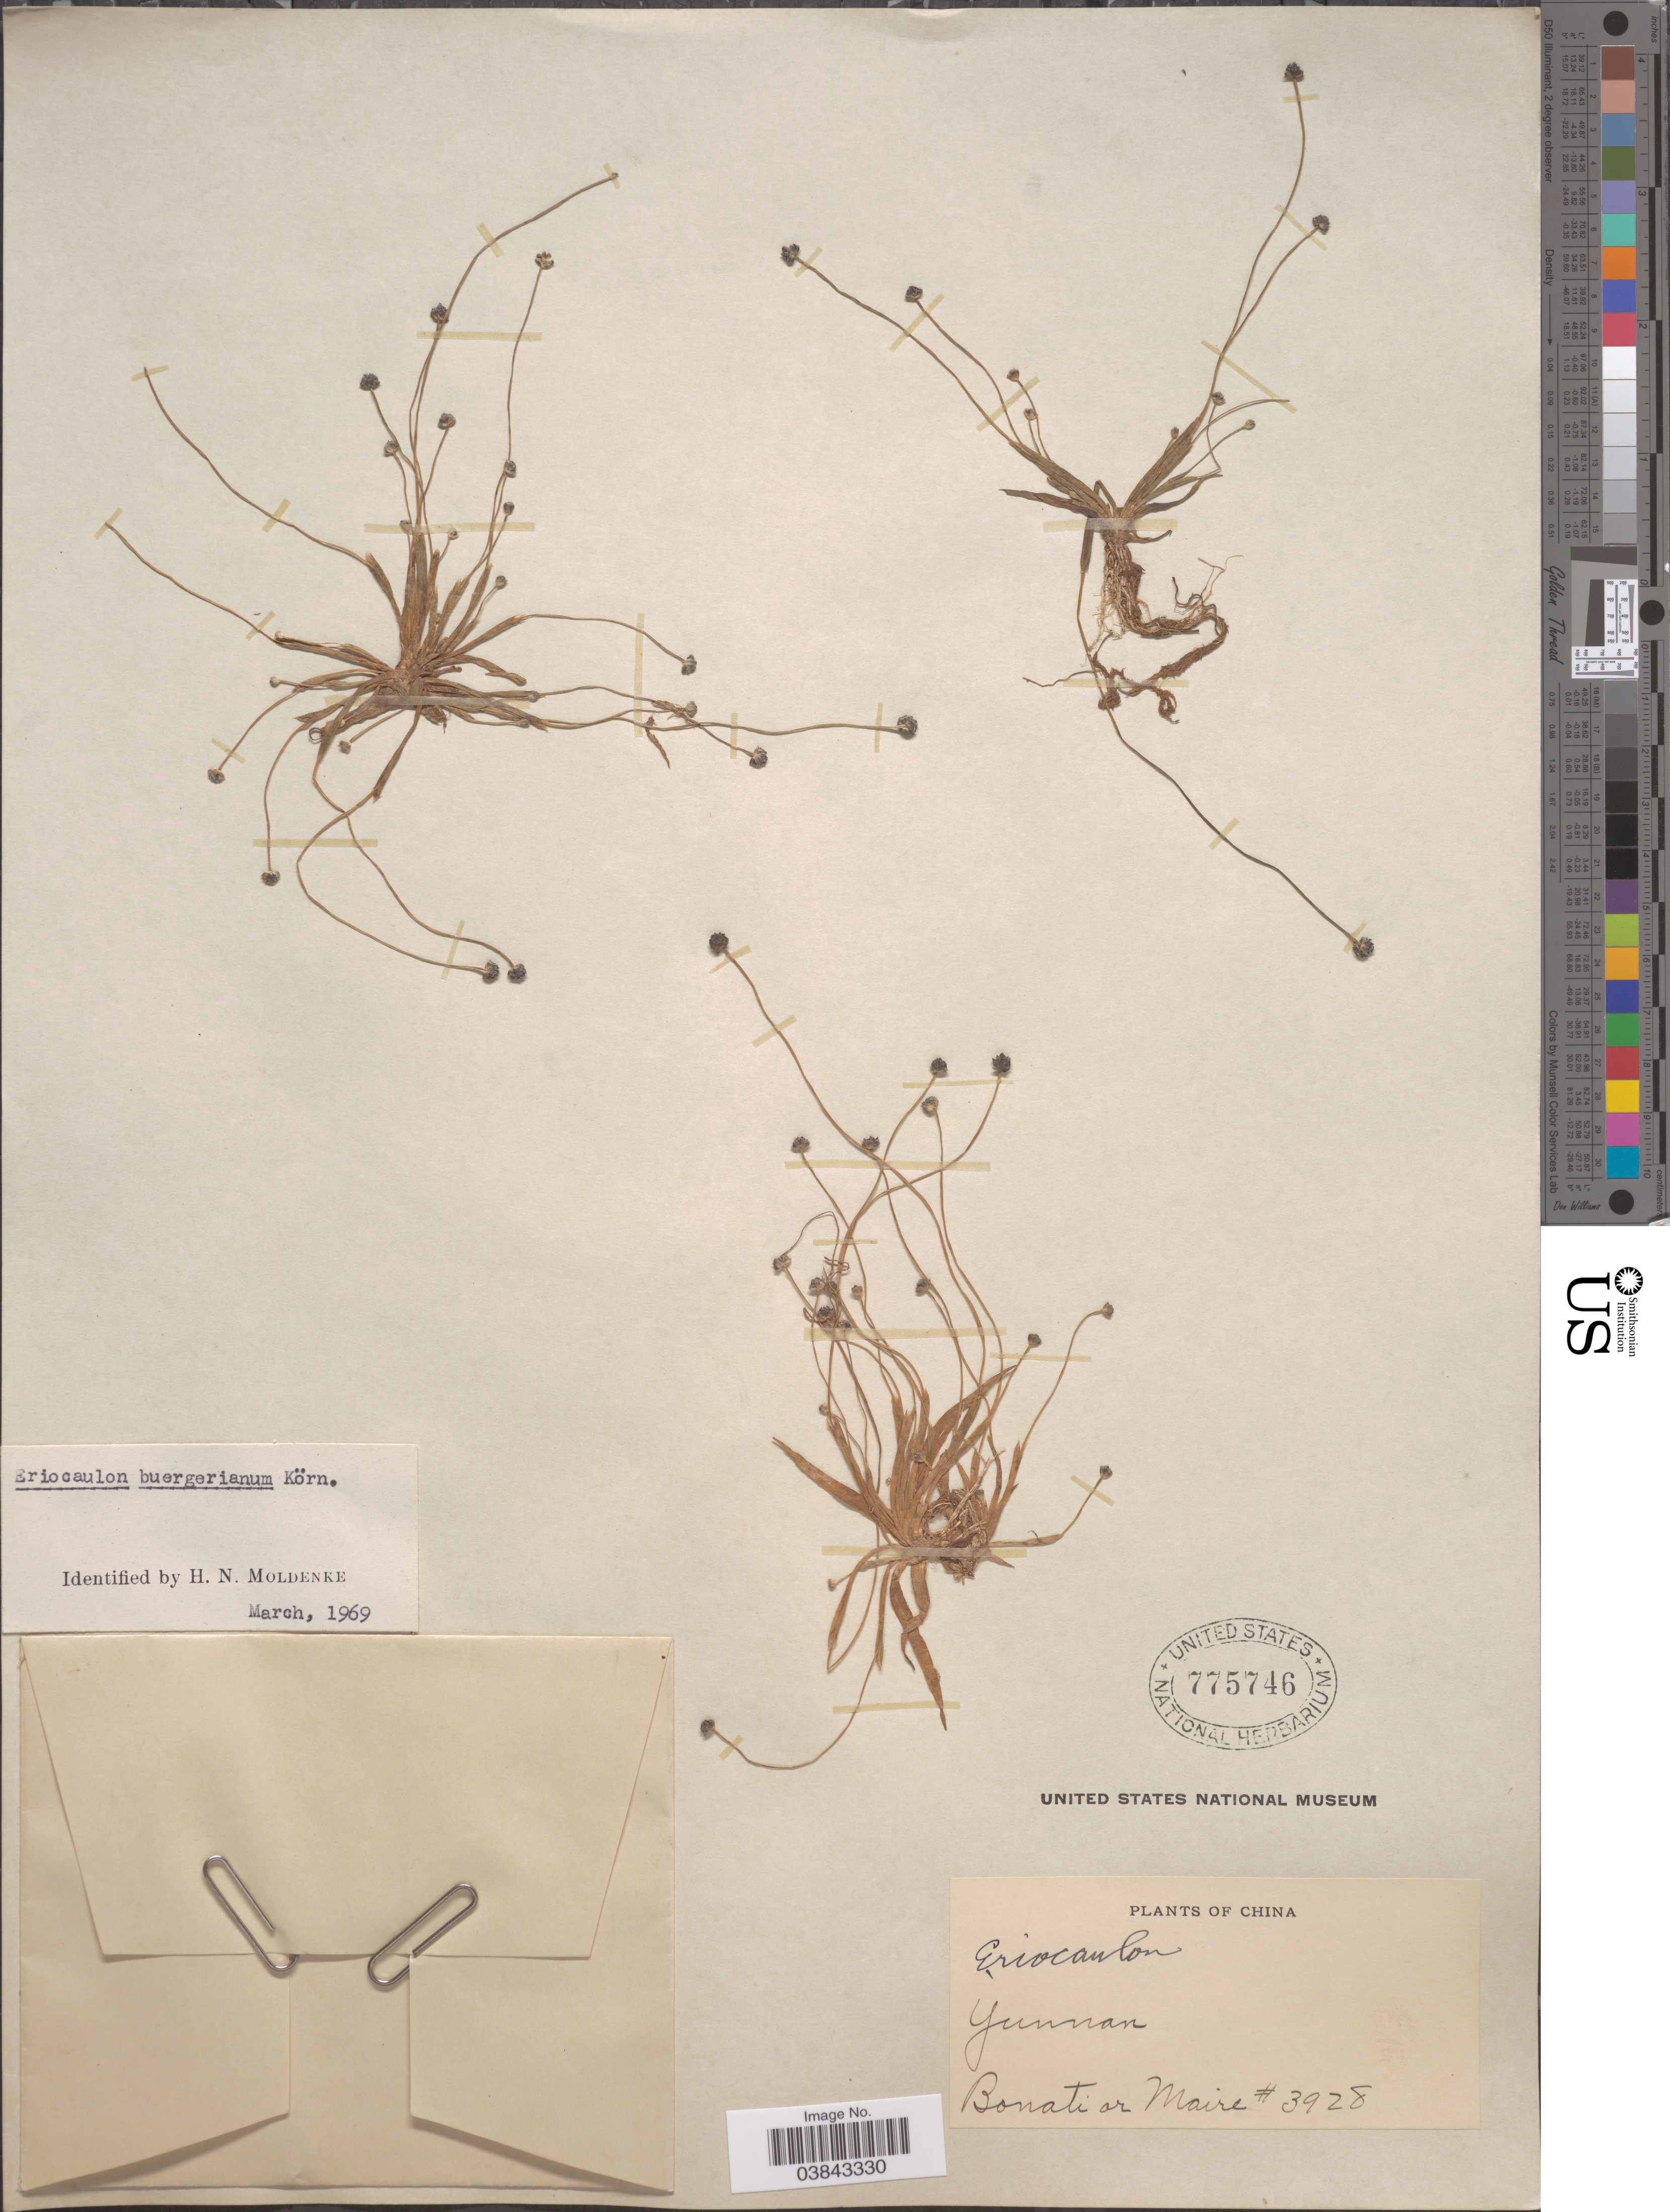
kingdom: Plantae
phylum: Tracheophyta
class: Liliopsida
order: Poales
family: Eriocaulaceae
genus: Eriocaulon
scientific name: Eriocaulon buergerianum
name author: Körn.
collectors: -. Bonati & Maire, --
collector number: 3928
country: China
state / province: Yunnan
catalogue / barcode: US 775746